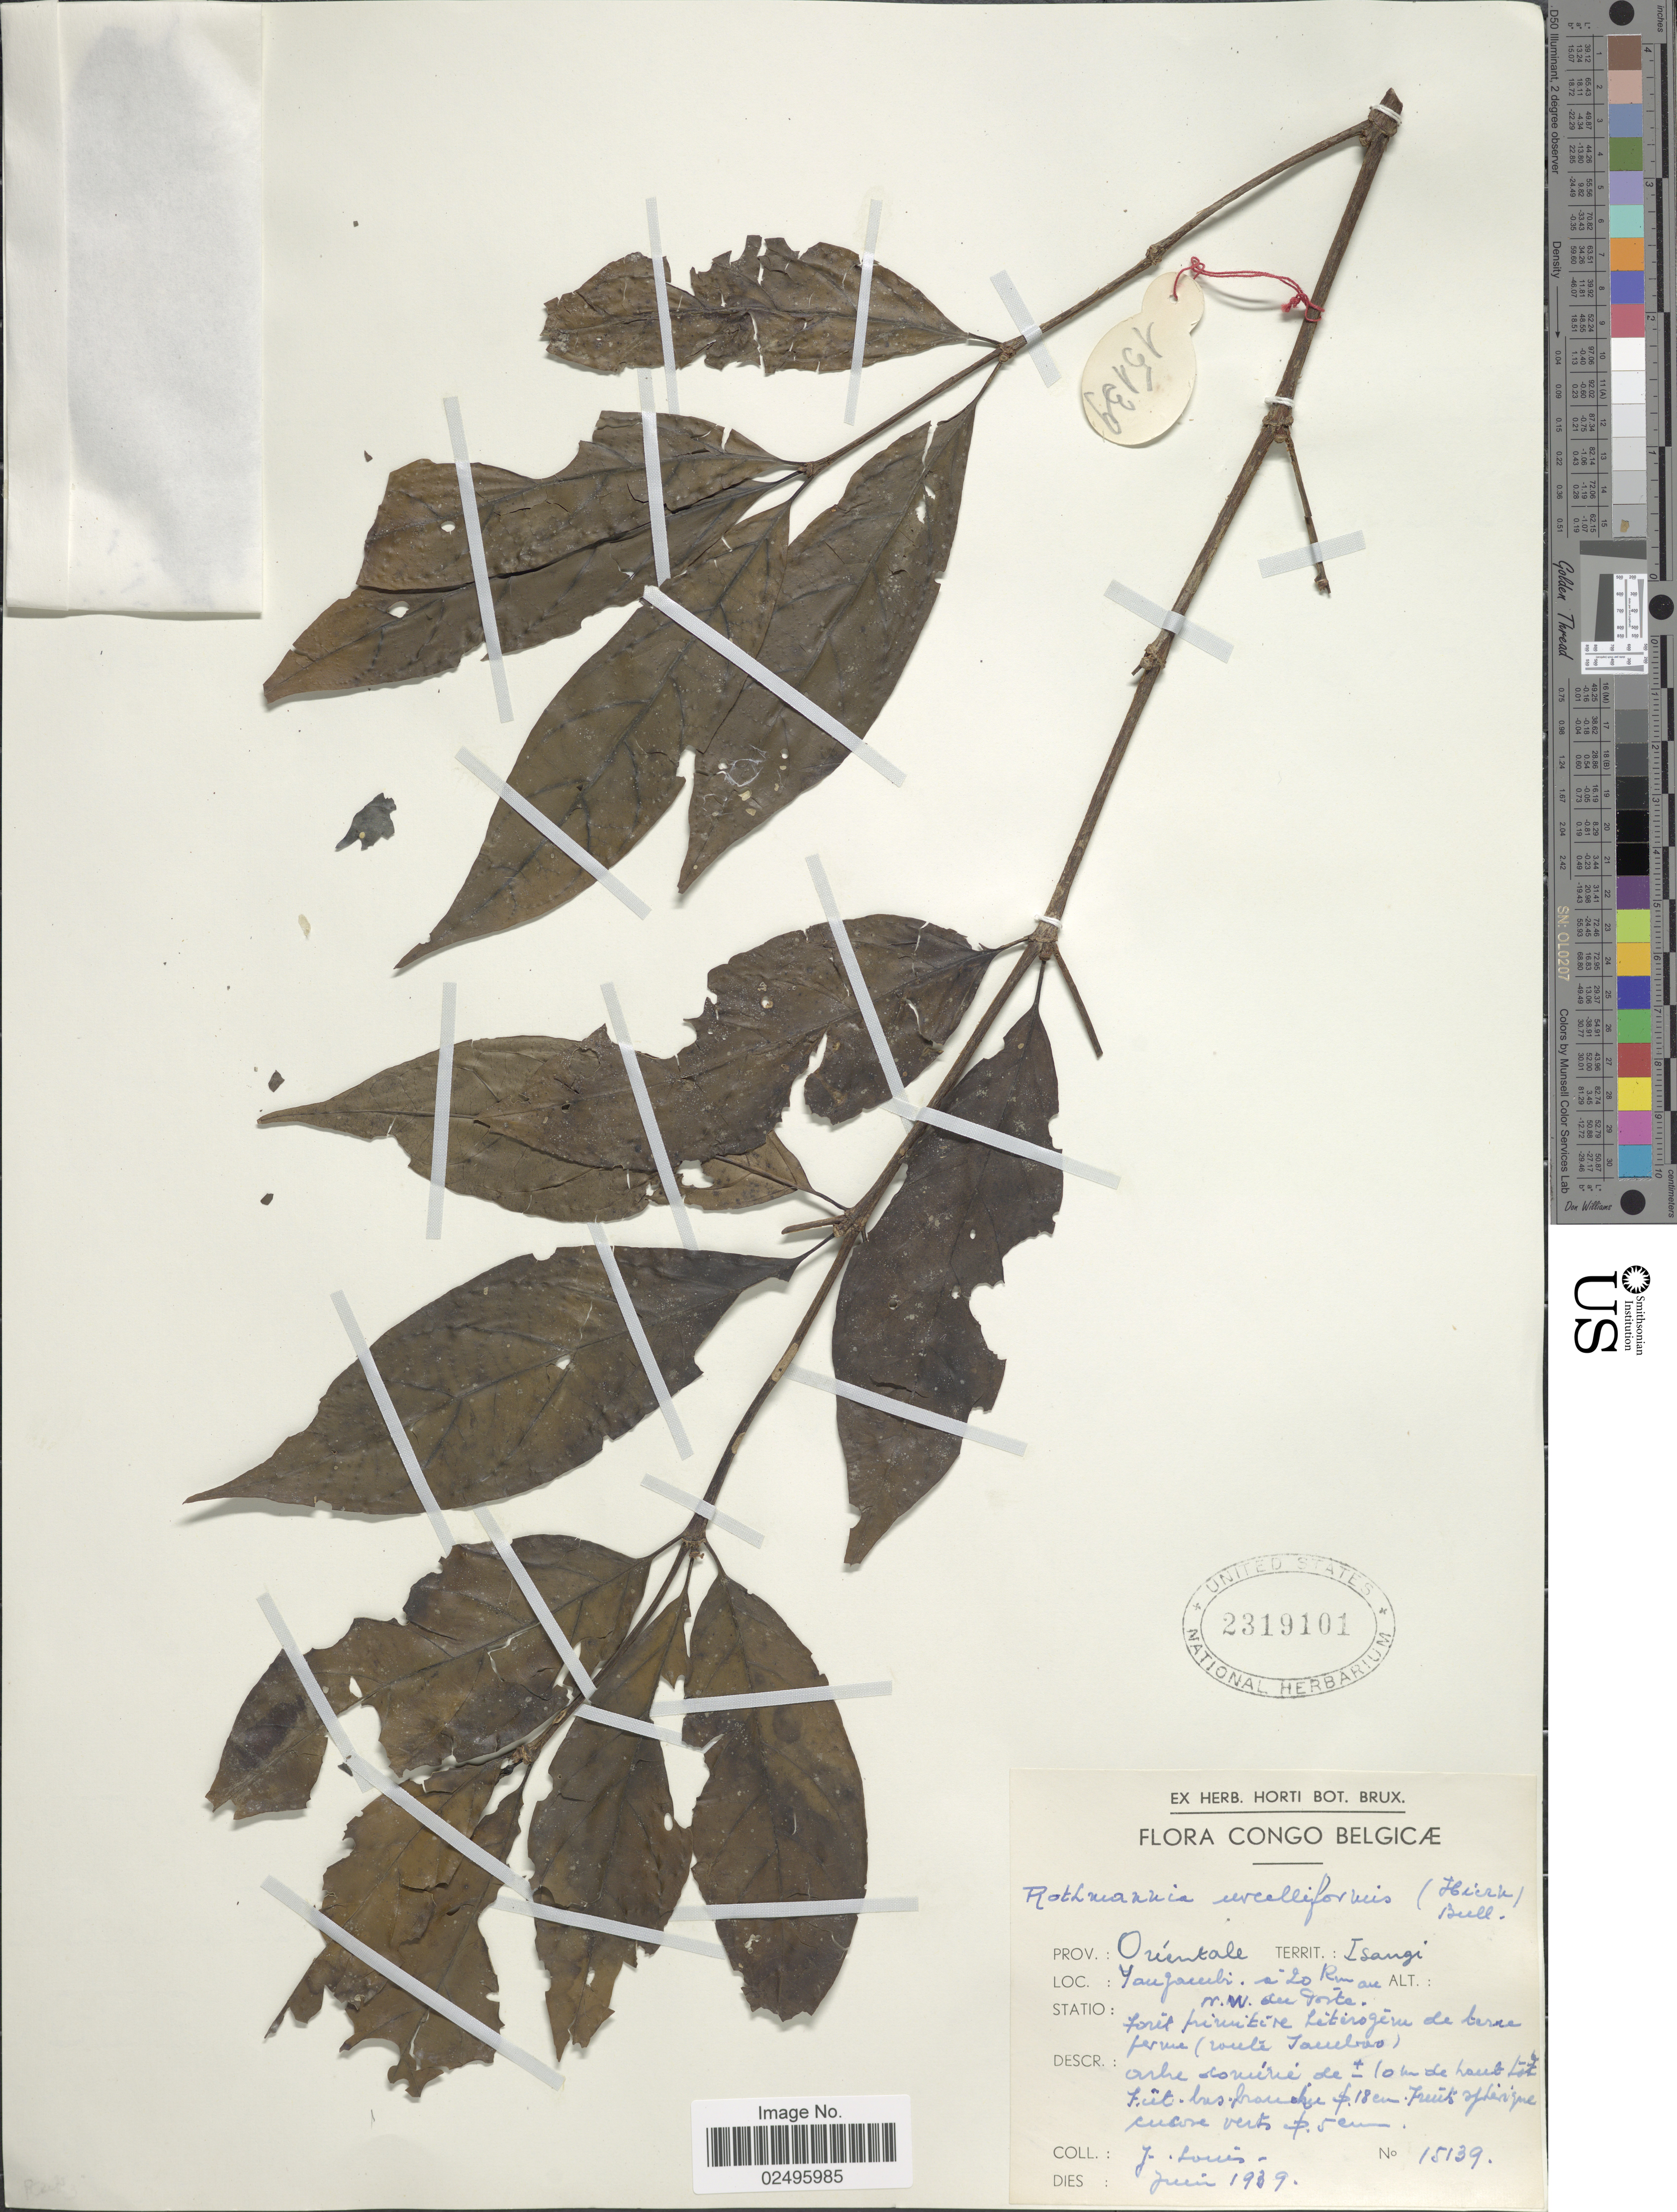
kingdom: Plantae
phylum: Tracheophyta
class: Magnoliopsida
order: Gentianales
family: Rubiaceae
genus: Rothmannia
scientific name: Rothmannia urcelliformis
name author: (Hiern) Bullock ex Robyns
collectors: J. Louis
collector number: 15139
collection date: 1939-06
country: Congo, Democratic Republic of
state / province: Tshopo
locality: Territ: Isangi, Yangambi, á 20 Km an N.W. du Porta, Statio forêt fruti[illegible text] Létérog;eru de [illegible text] (route Tam[illegible text])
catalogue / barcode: US 2319101